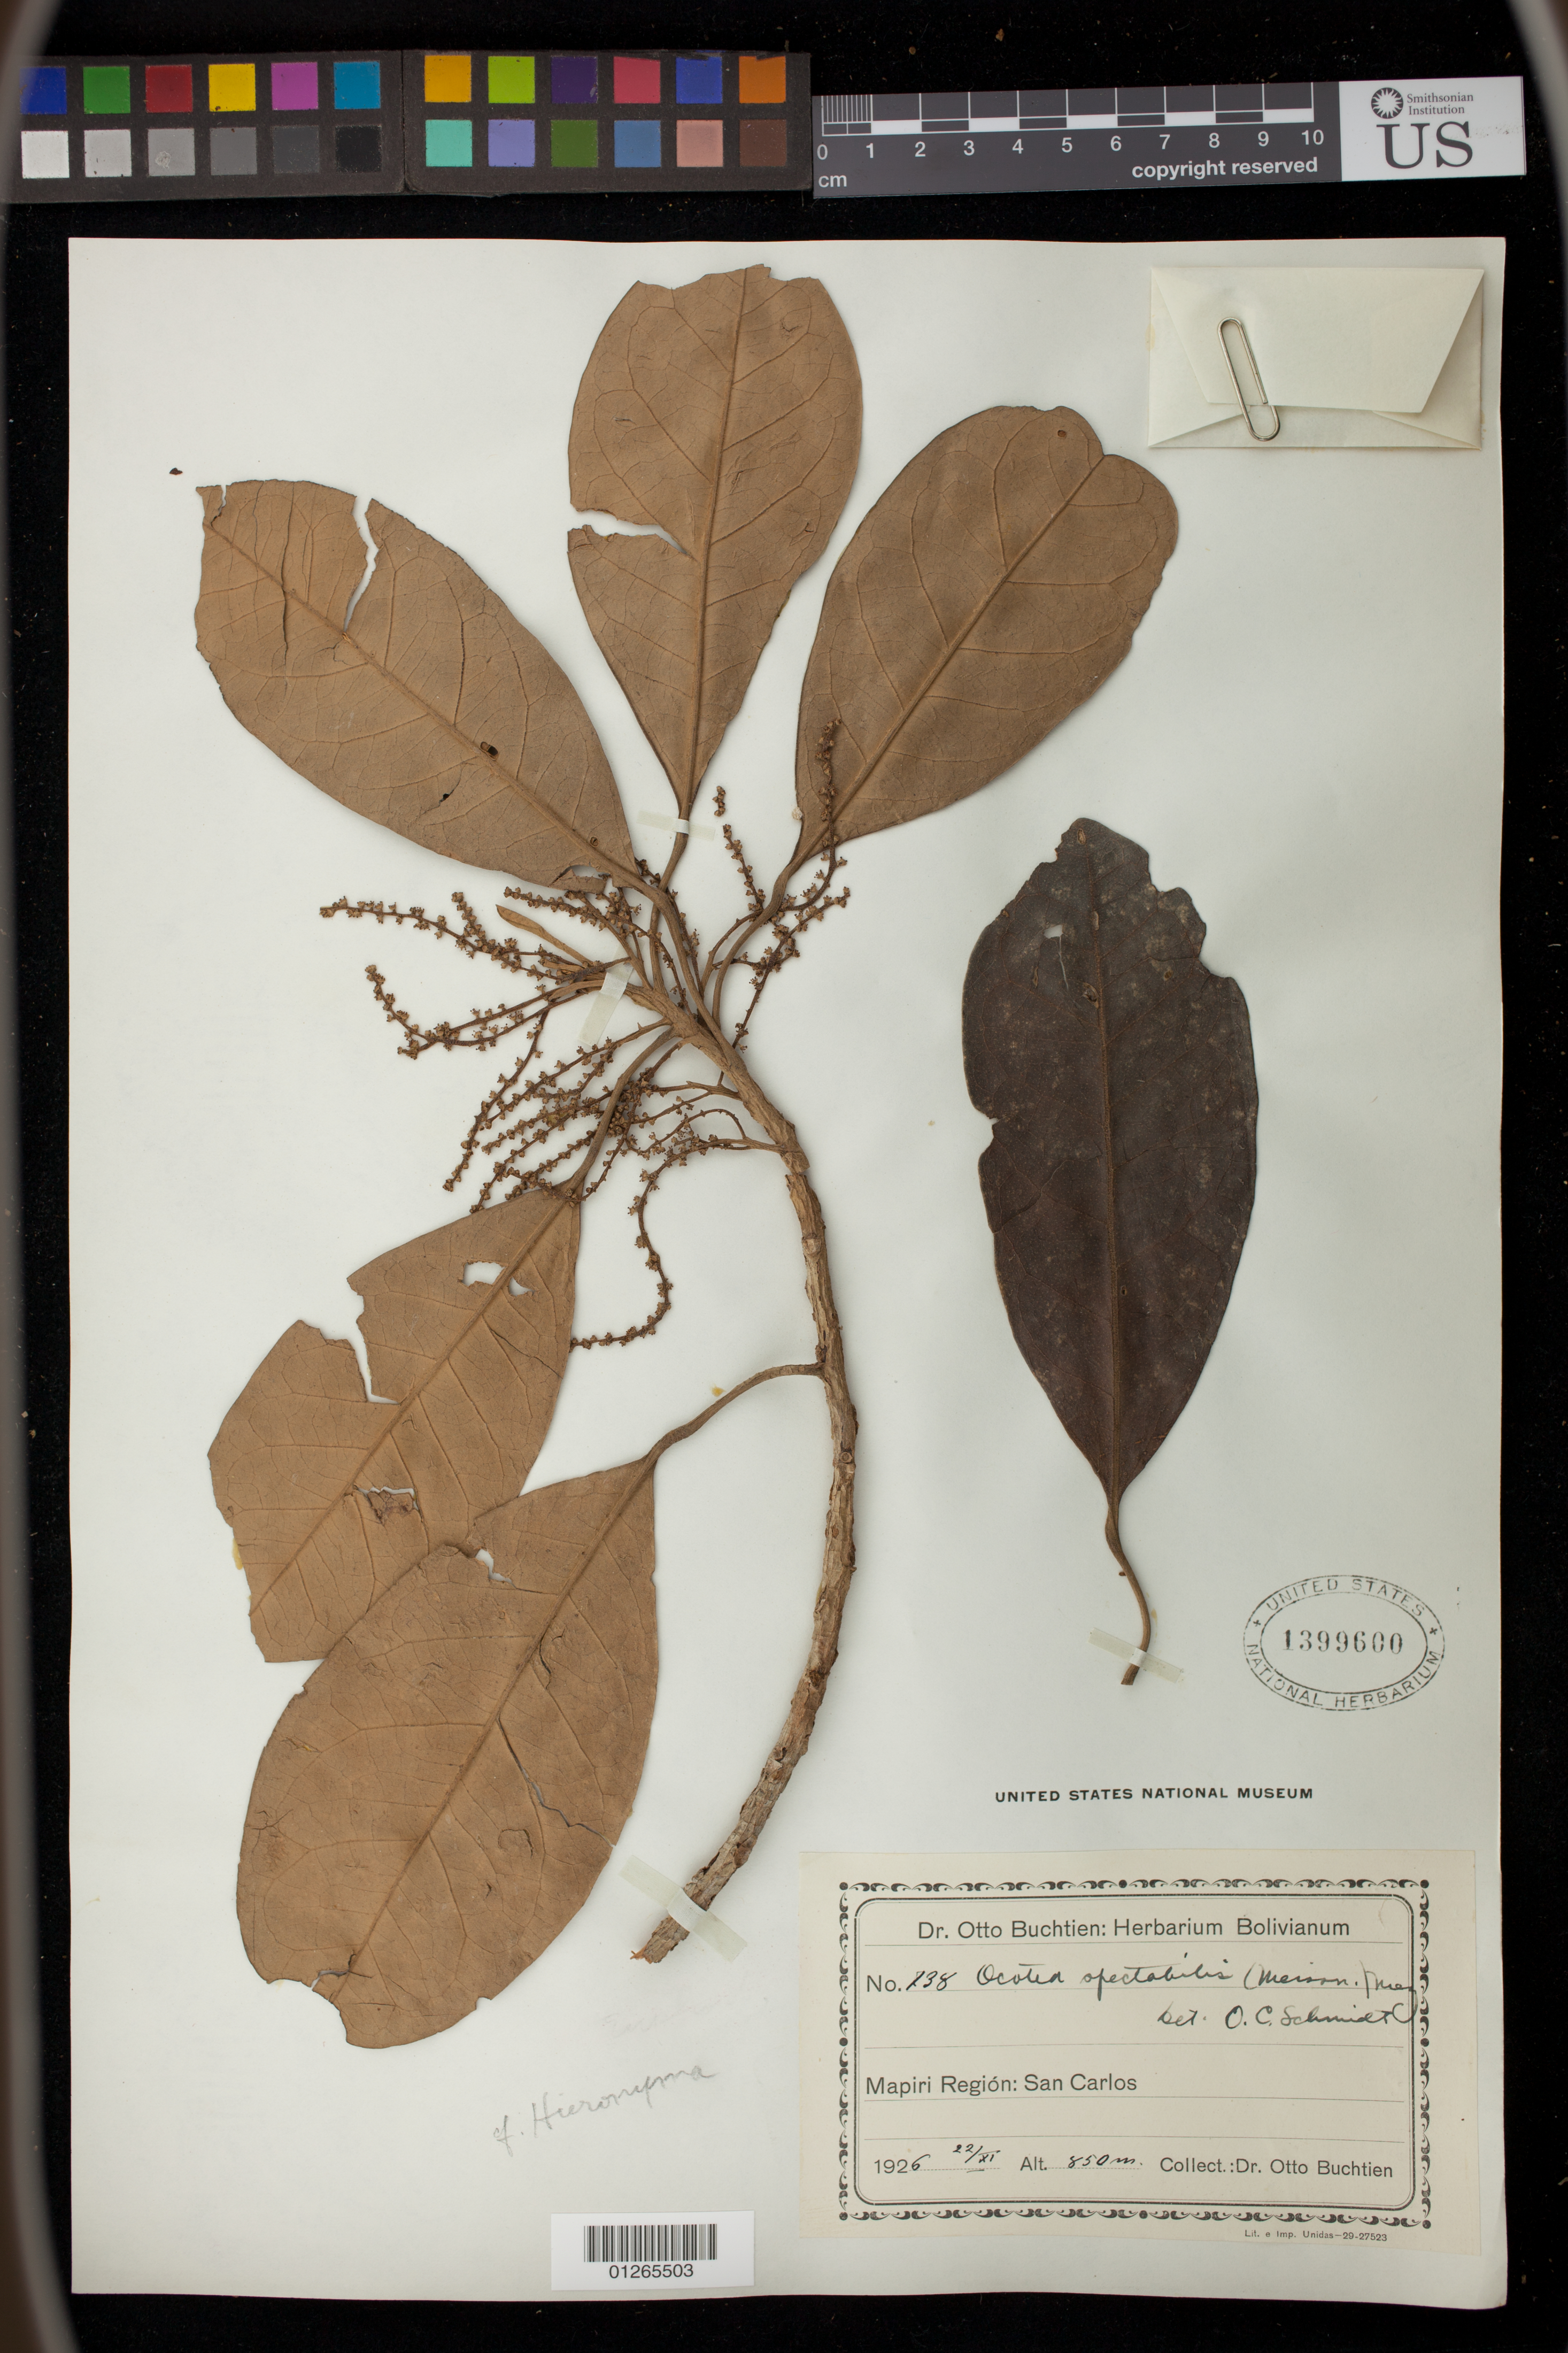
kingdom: Plantae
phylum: Tracheophyta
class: Magnoliopsida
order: Malpighiales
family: Phyllanthaceae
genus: Hieronyma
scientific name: Hieronyma moritziana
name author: (Müll. Arg.) Pax ex K. Hoffm.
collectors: O. Buchtien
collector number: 138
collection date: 1926-11-22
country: Bolivia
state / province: La Paz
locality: Mapiri Region: San Carlos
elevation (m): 851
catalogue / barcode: US 1399600